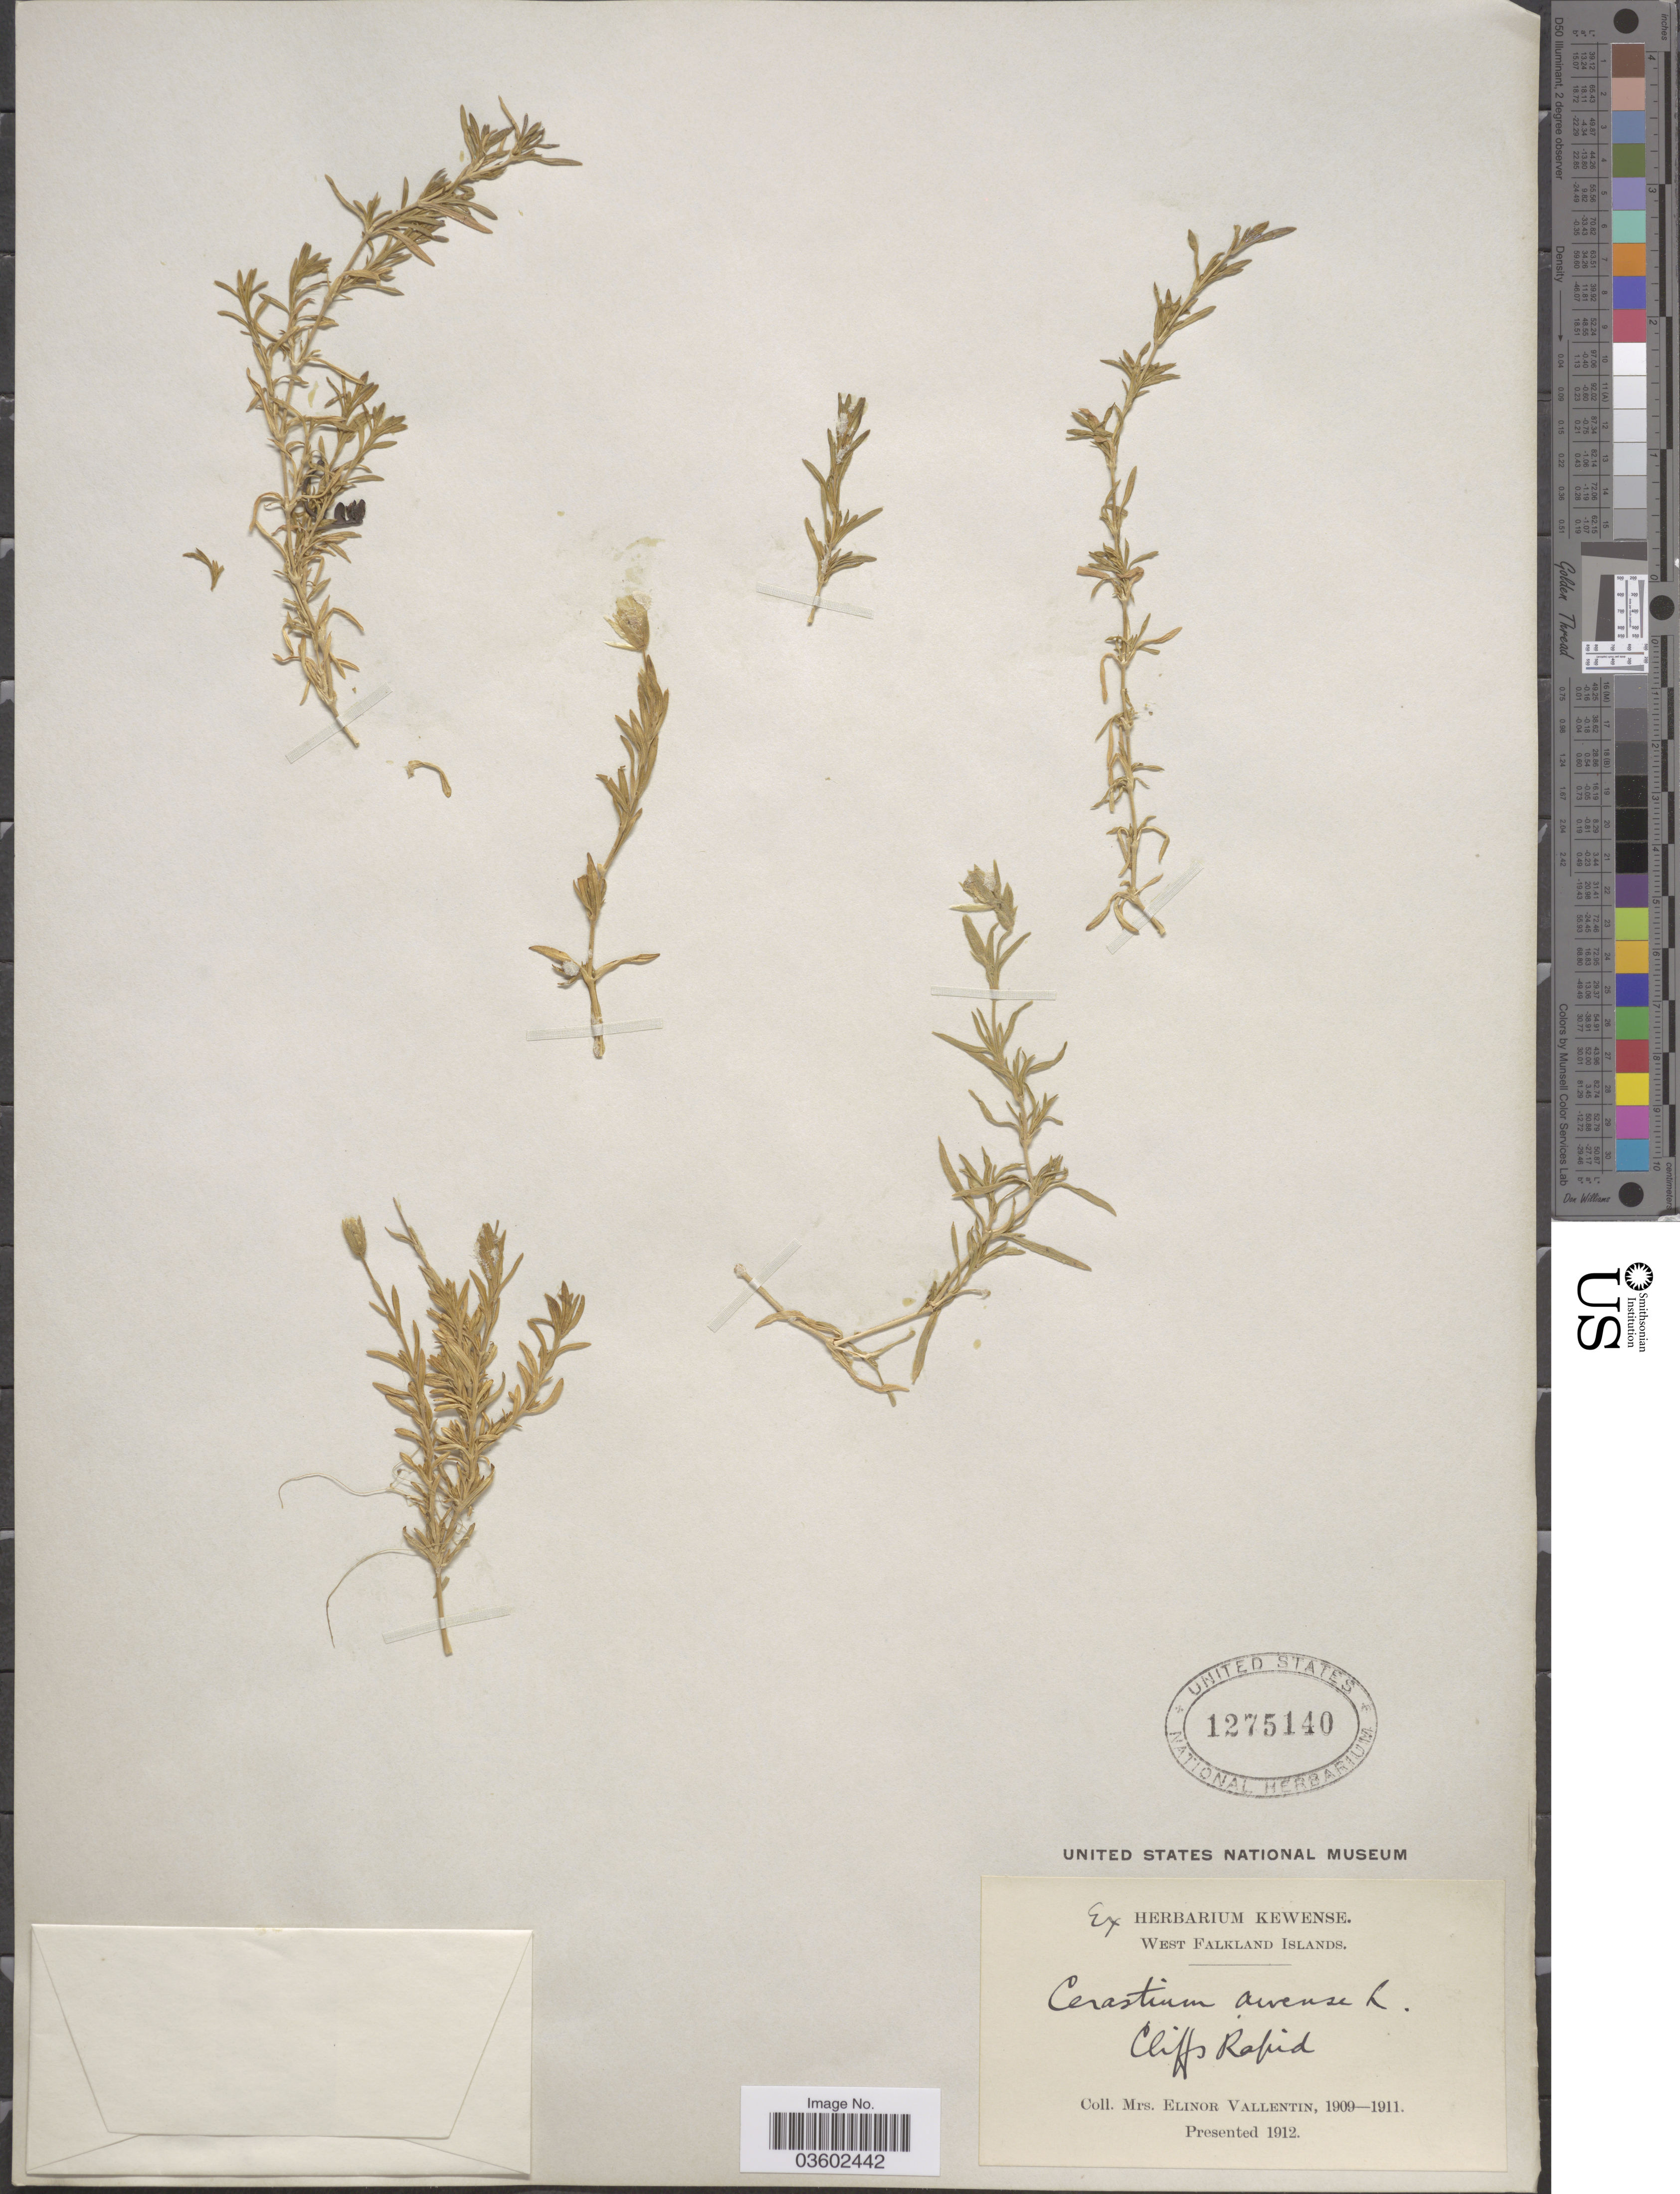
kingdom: Plantae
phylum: Tracheophyta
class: Magnoliopsida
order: Caryophyllales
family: Caryophyllaceae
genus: Cerastium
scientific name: Cerastium arvense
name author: L.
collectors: E. Vallentin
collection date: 1909/1911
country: Falkland Islands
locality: West Falkland Islands. Cliffs Rapid.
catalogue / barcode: US 1275140